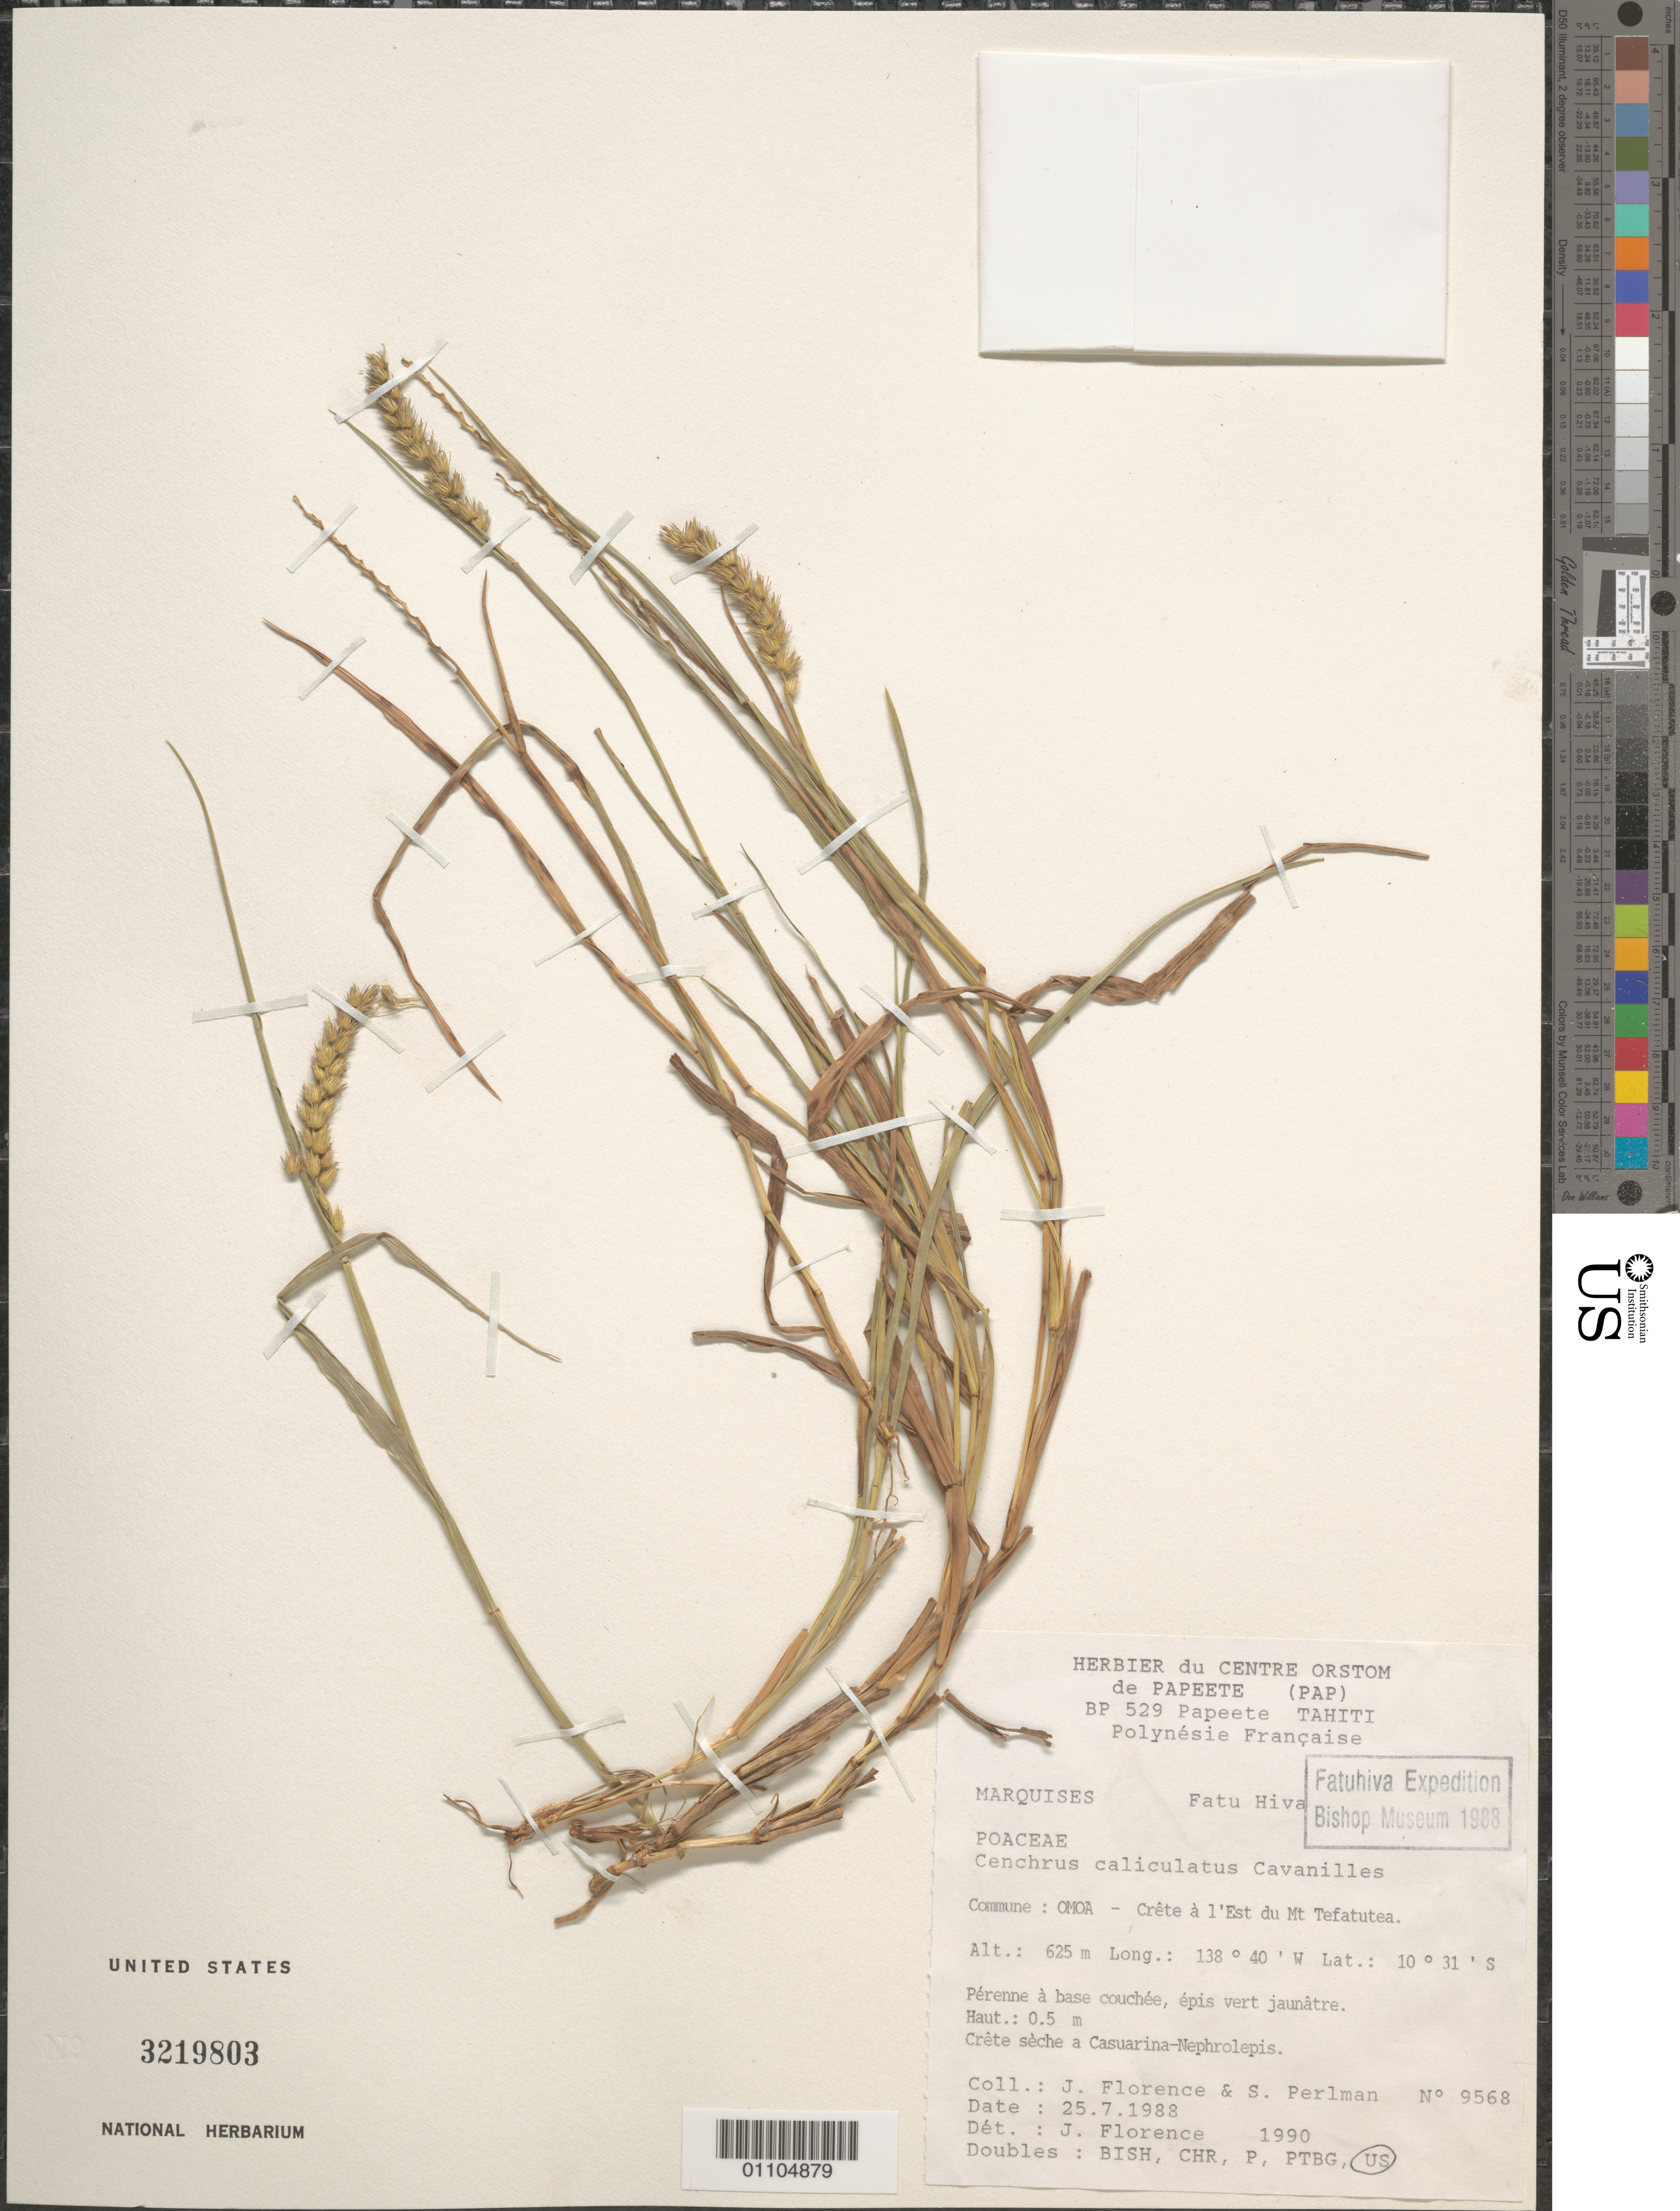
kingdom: Plantae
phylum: Tracheophyta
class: Liliopsida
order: Poales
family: Poaceae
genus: Cenchrus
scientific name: Cenchrus caliculatus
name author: Cav.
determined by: Florence, J.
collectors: J. Florence & S. P. Perlman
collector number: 9568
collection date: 1988-07-25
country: French Polynesia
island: Fatu Hiva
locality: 'Omo'a, crete a l'est du Mt. Tefatutea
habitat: Crête sèche a Casuarina-Nephrolepis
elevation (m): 625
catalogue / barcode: US 3219803